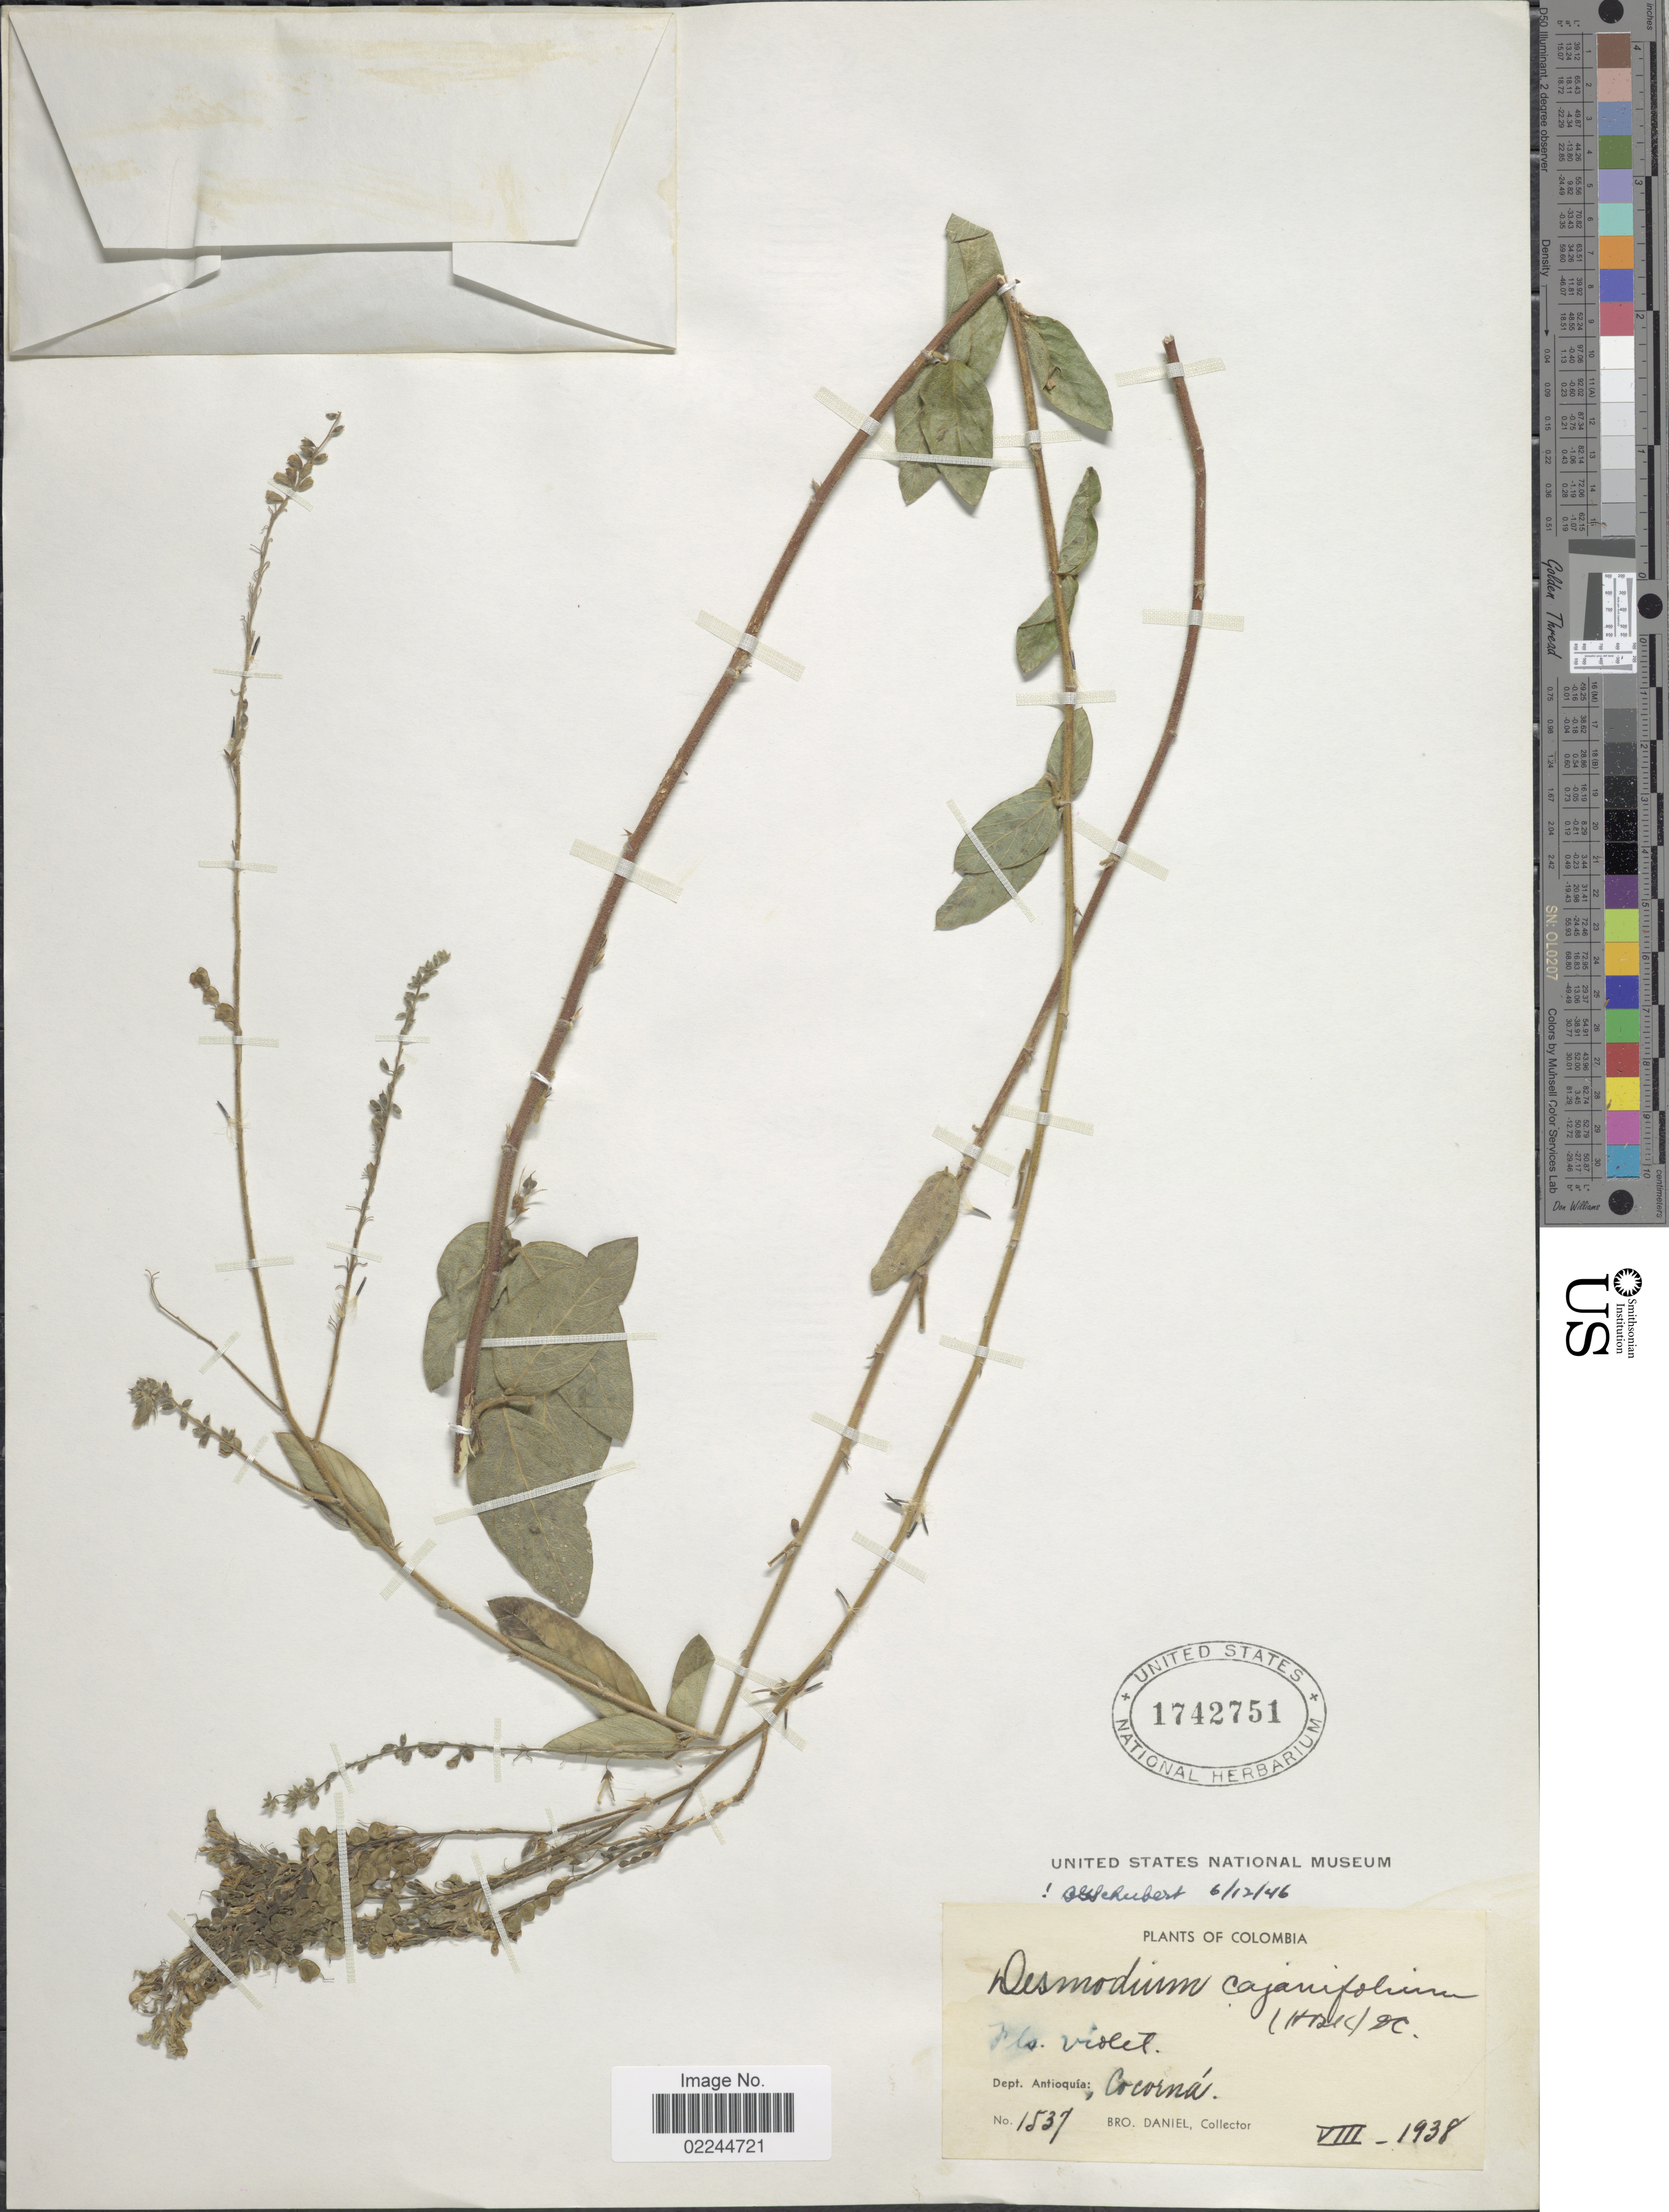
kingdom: Plantae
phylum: Tracheophyta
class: Magnoliopsida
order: Fabales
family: Fabaceae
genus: Desmodium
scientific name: Desmodium cajanifolium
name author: (Kunth) DC.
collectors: Bro. Daniel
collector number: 1537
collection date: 1938-08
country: Colombia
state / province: Antioquia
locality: Cocorna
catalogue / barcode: US 1742751